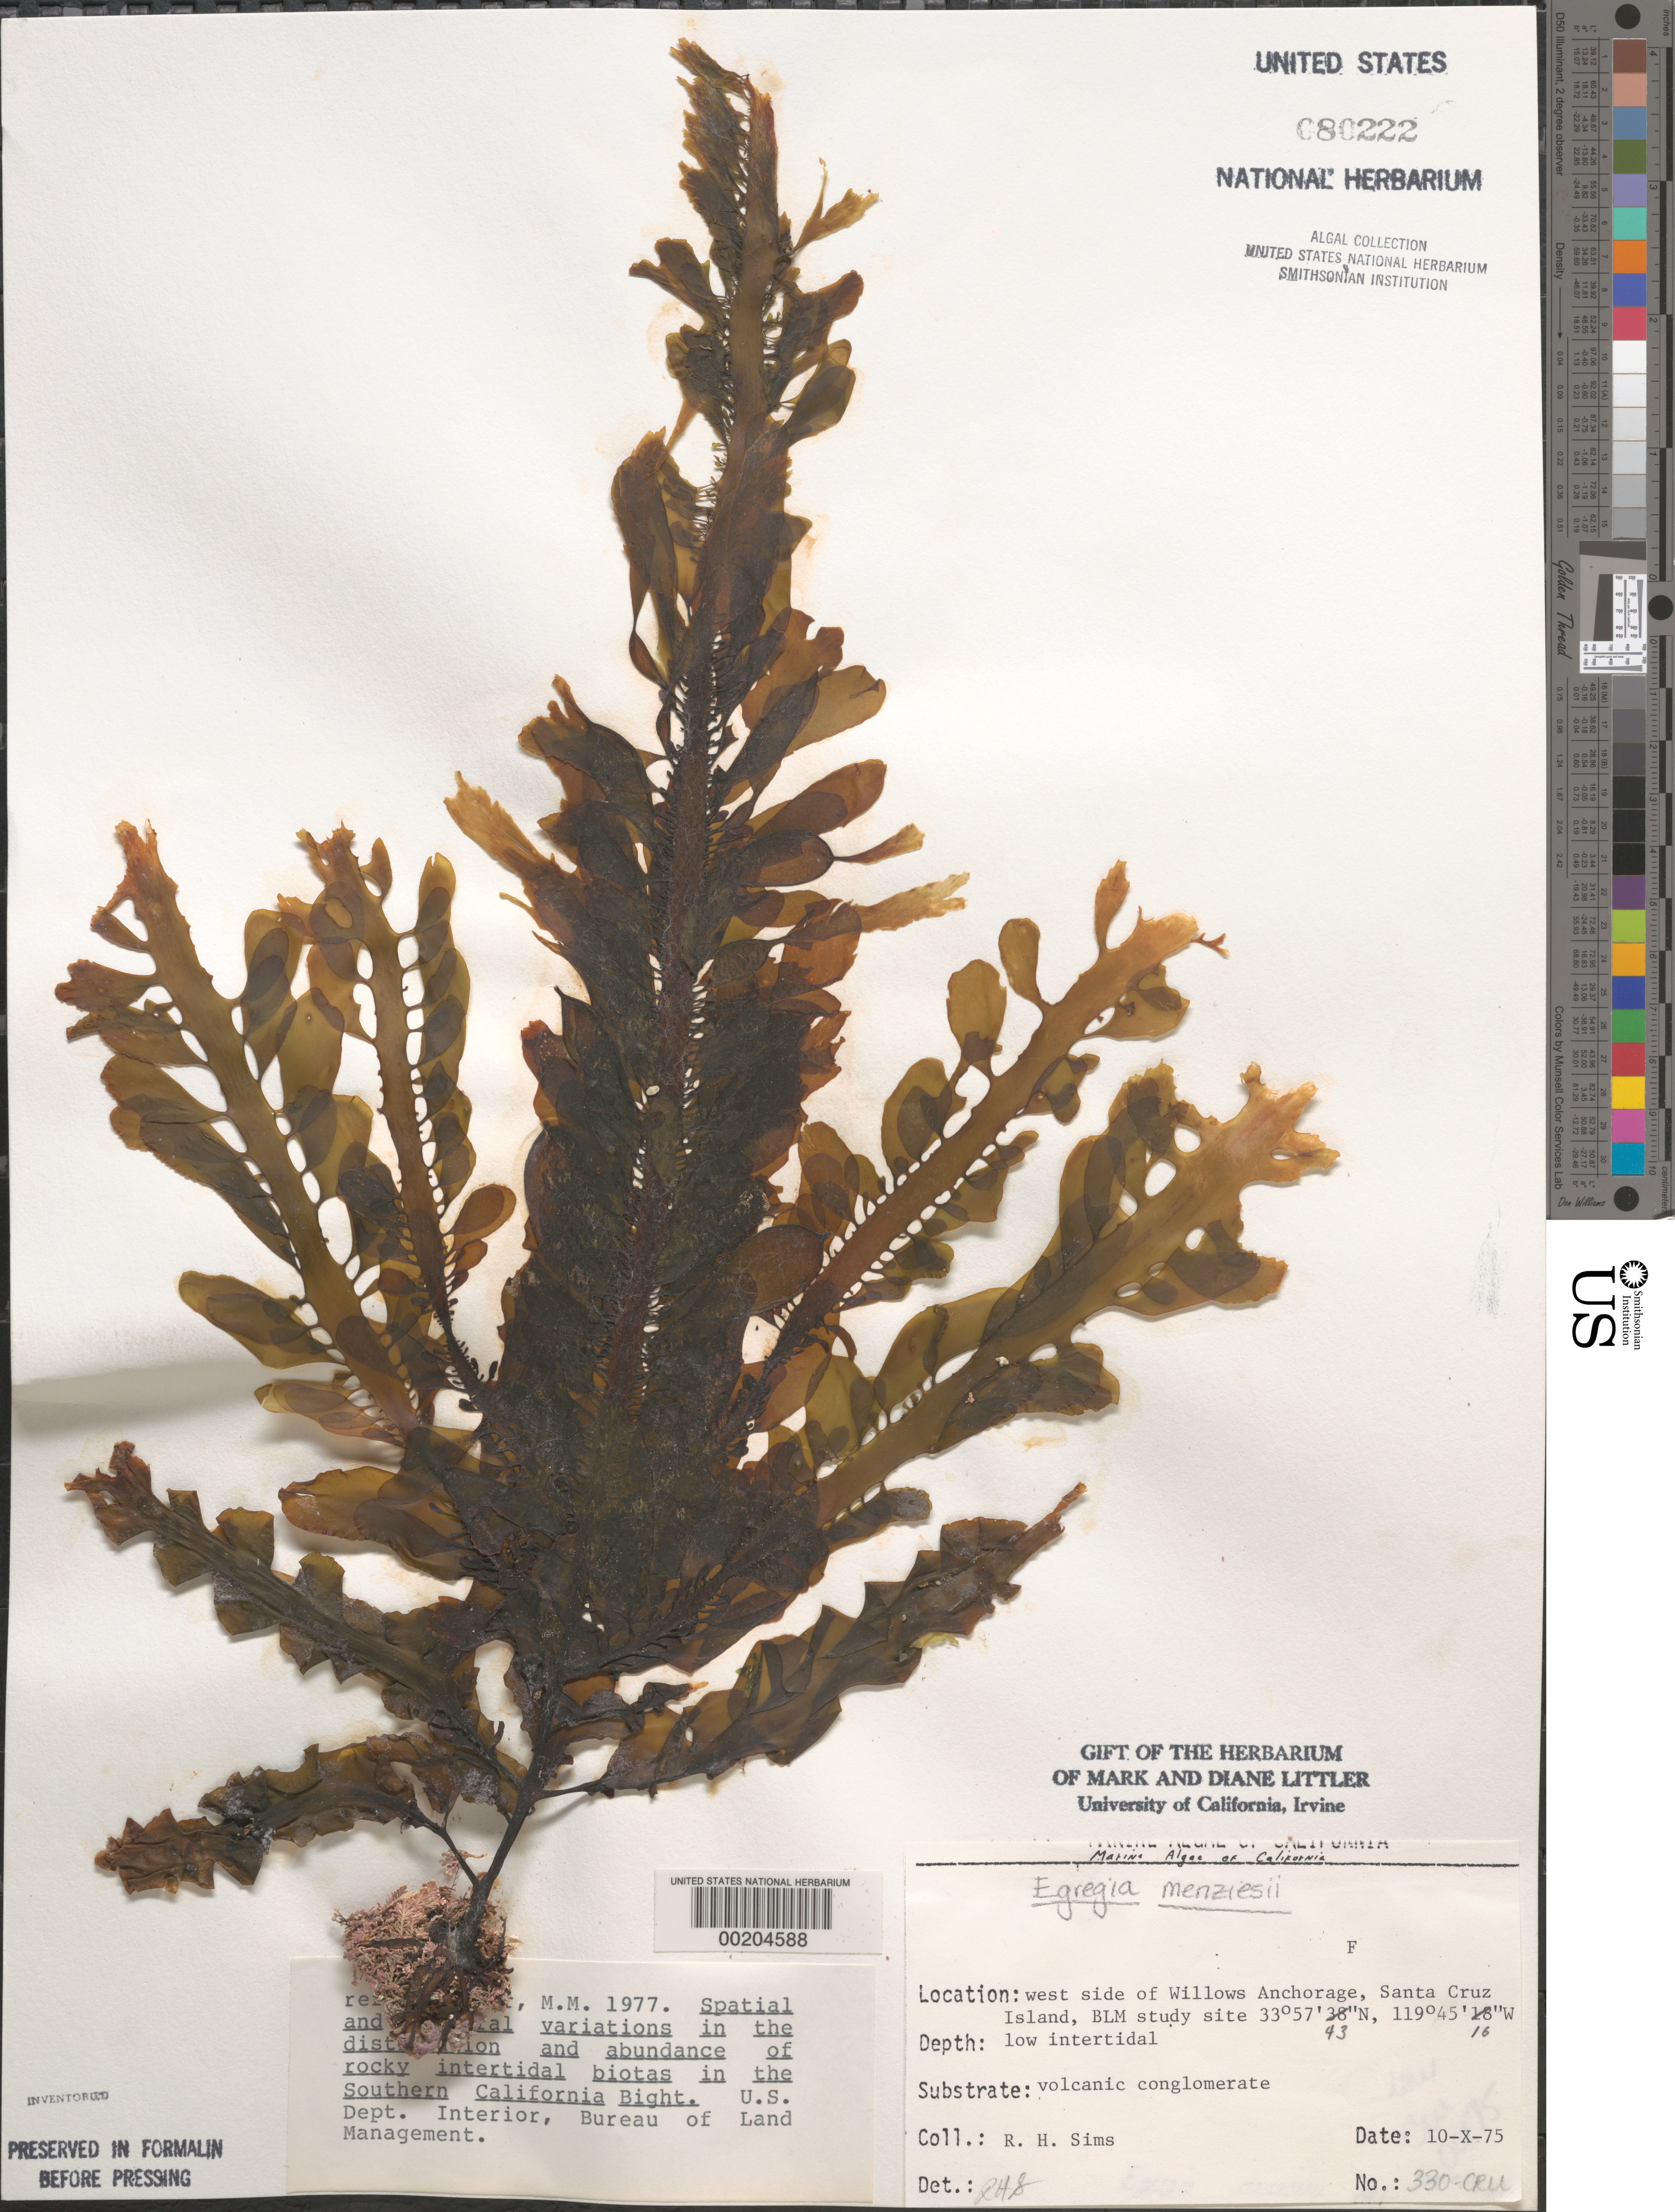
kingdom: Chromista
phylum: Ochrophyta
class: Phaeophyceae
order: Laminariales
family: Lessoniaceae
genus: Egregia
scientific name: Egregia menziesii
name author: (Turner) Aresch.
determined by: Sims, Robert H.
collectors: R. H. Sims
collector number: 330-cru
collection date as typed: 10 Oct 1975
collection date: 1975-10-10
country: United States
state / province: California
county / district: Santa Barbara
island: Santa Cruz Island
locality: Willows Anchorage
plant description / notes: BLM-SOCALBIGHT Rocky Intertidal Survey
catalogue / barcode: US 80222